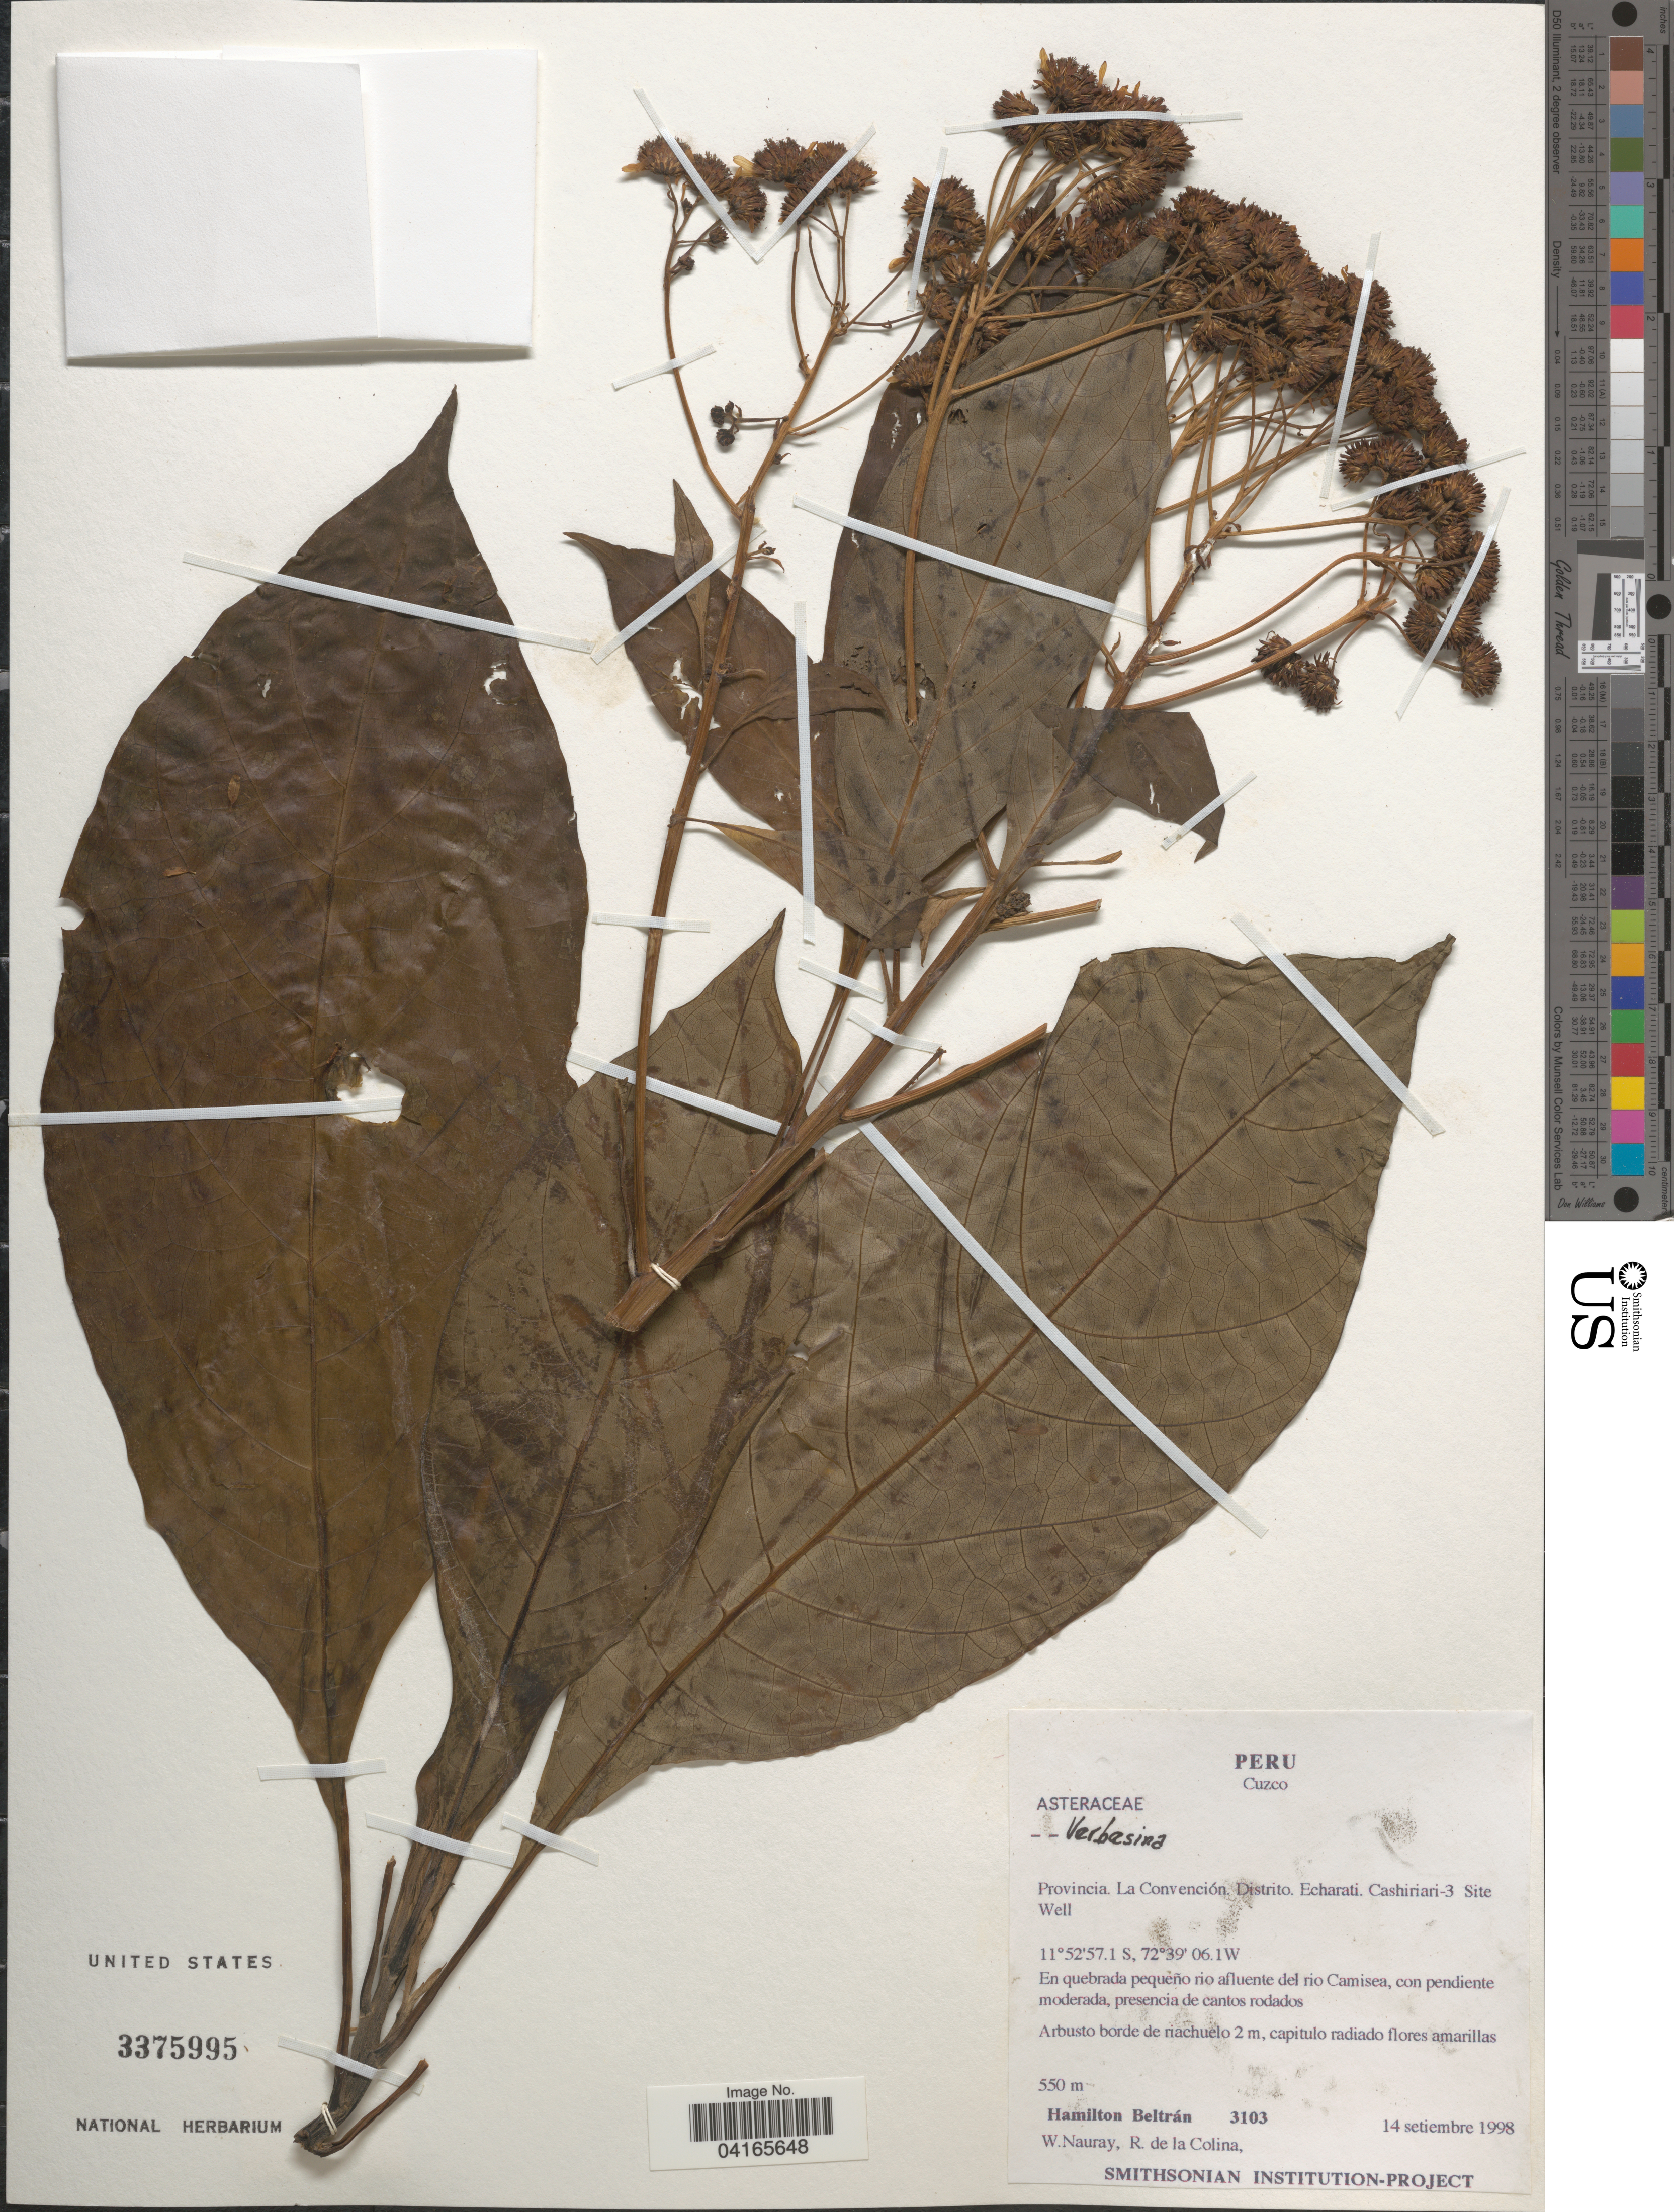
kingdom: Plantae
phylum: Tracheophyta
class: Magnoliopsida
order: Asterales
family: Asteraceae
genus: Verbesina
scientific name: Verbesina sp.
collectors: H. Beltrán, W. Nauray & R. de La Colina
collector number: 3103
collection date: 1998-09-14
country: Peru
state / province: Cusco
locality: Cuzco. Provincia. La Convención. Distrito. Echarati. Cashiriari-3 Site Well. En quebrada pequeño rio afluente del rio Camisea, con pendiente moderada, presencia de cantos rodados.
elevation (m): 550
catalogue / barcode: US 3375995